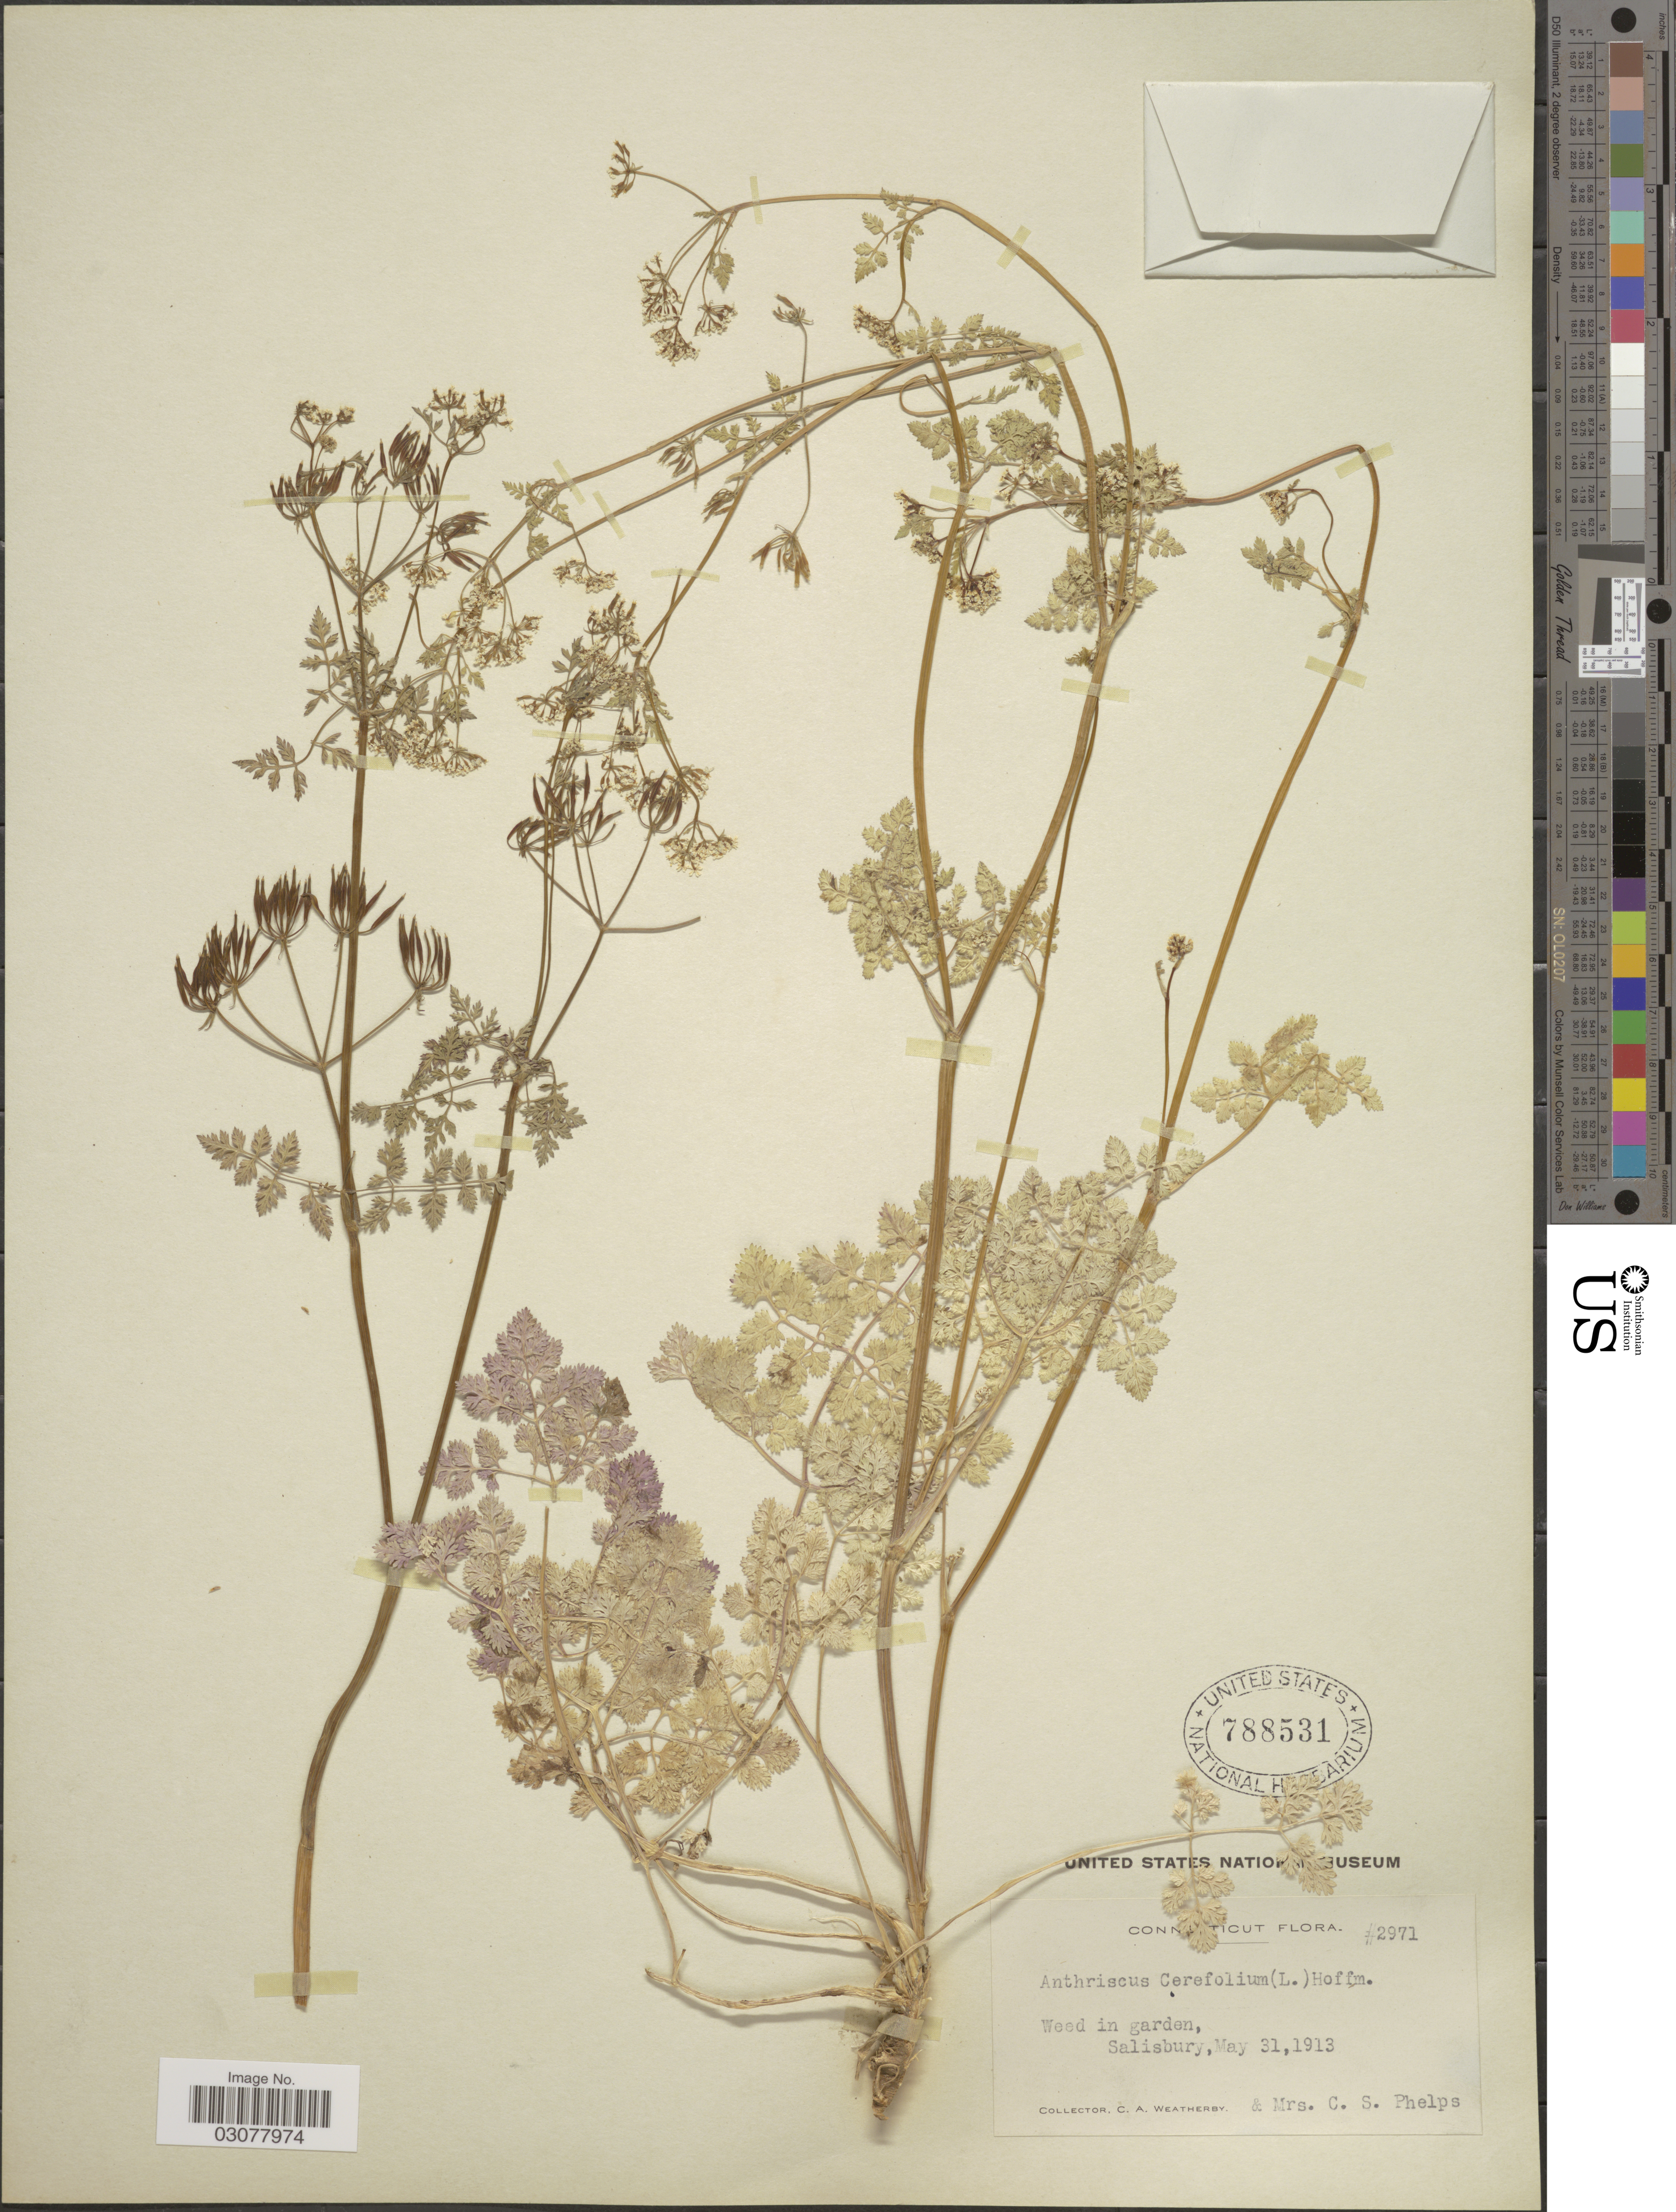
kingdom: Plantae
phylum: Tracheophyta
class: Magnoliopsida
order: Apiales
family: Apiaceae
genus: Anthriscus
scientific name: Anthriscus cerefolium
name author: (L.) Hoffm.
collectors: C. A. Weatherby & C. Phelps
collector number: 2971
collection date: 1913-05-31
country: United States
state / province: Connecticut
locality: Salisbury.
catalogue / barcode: US 788531